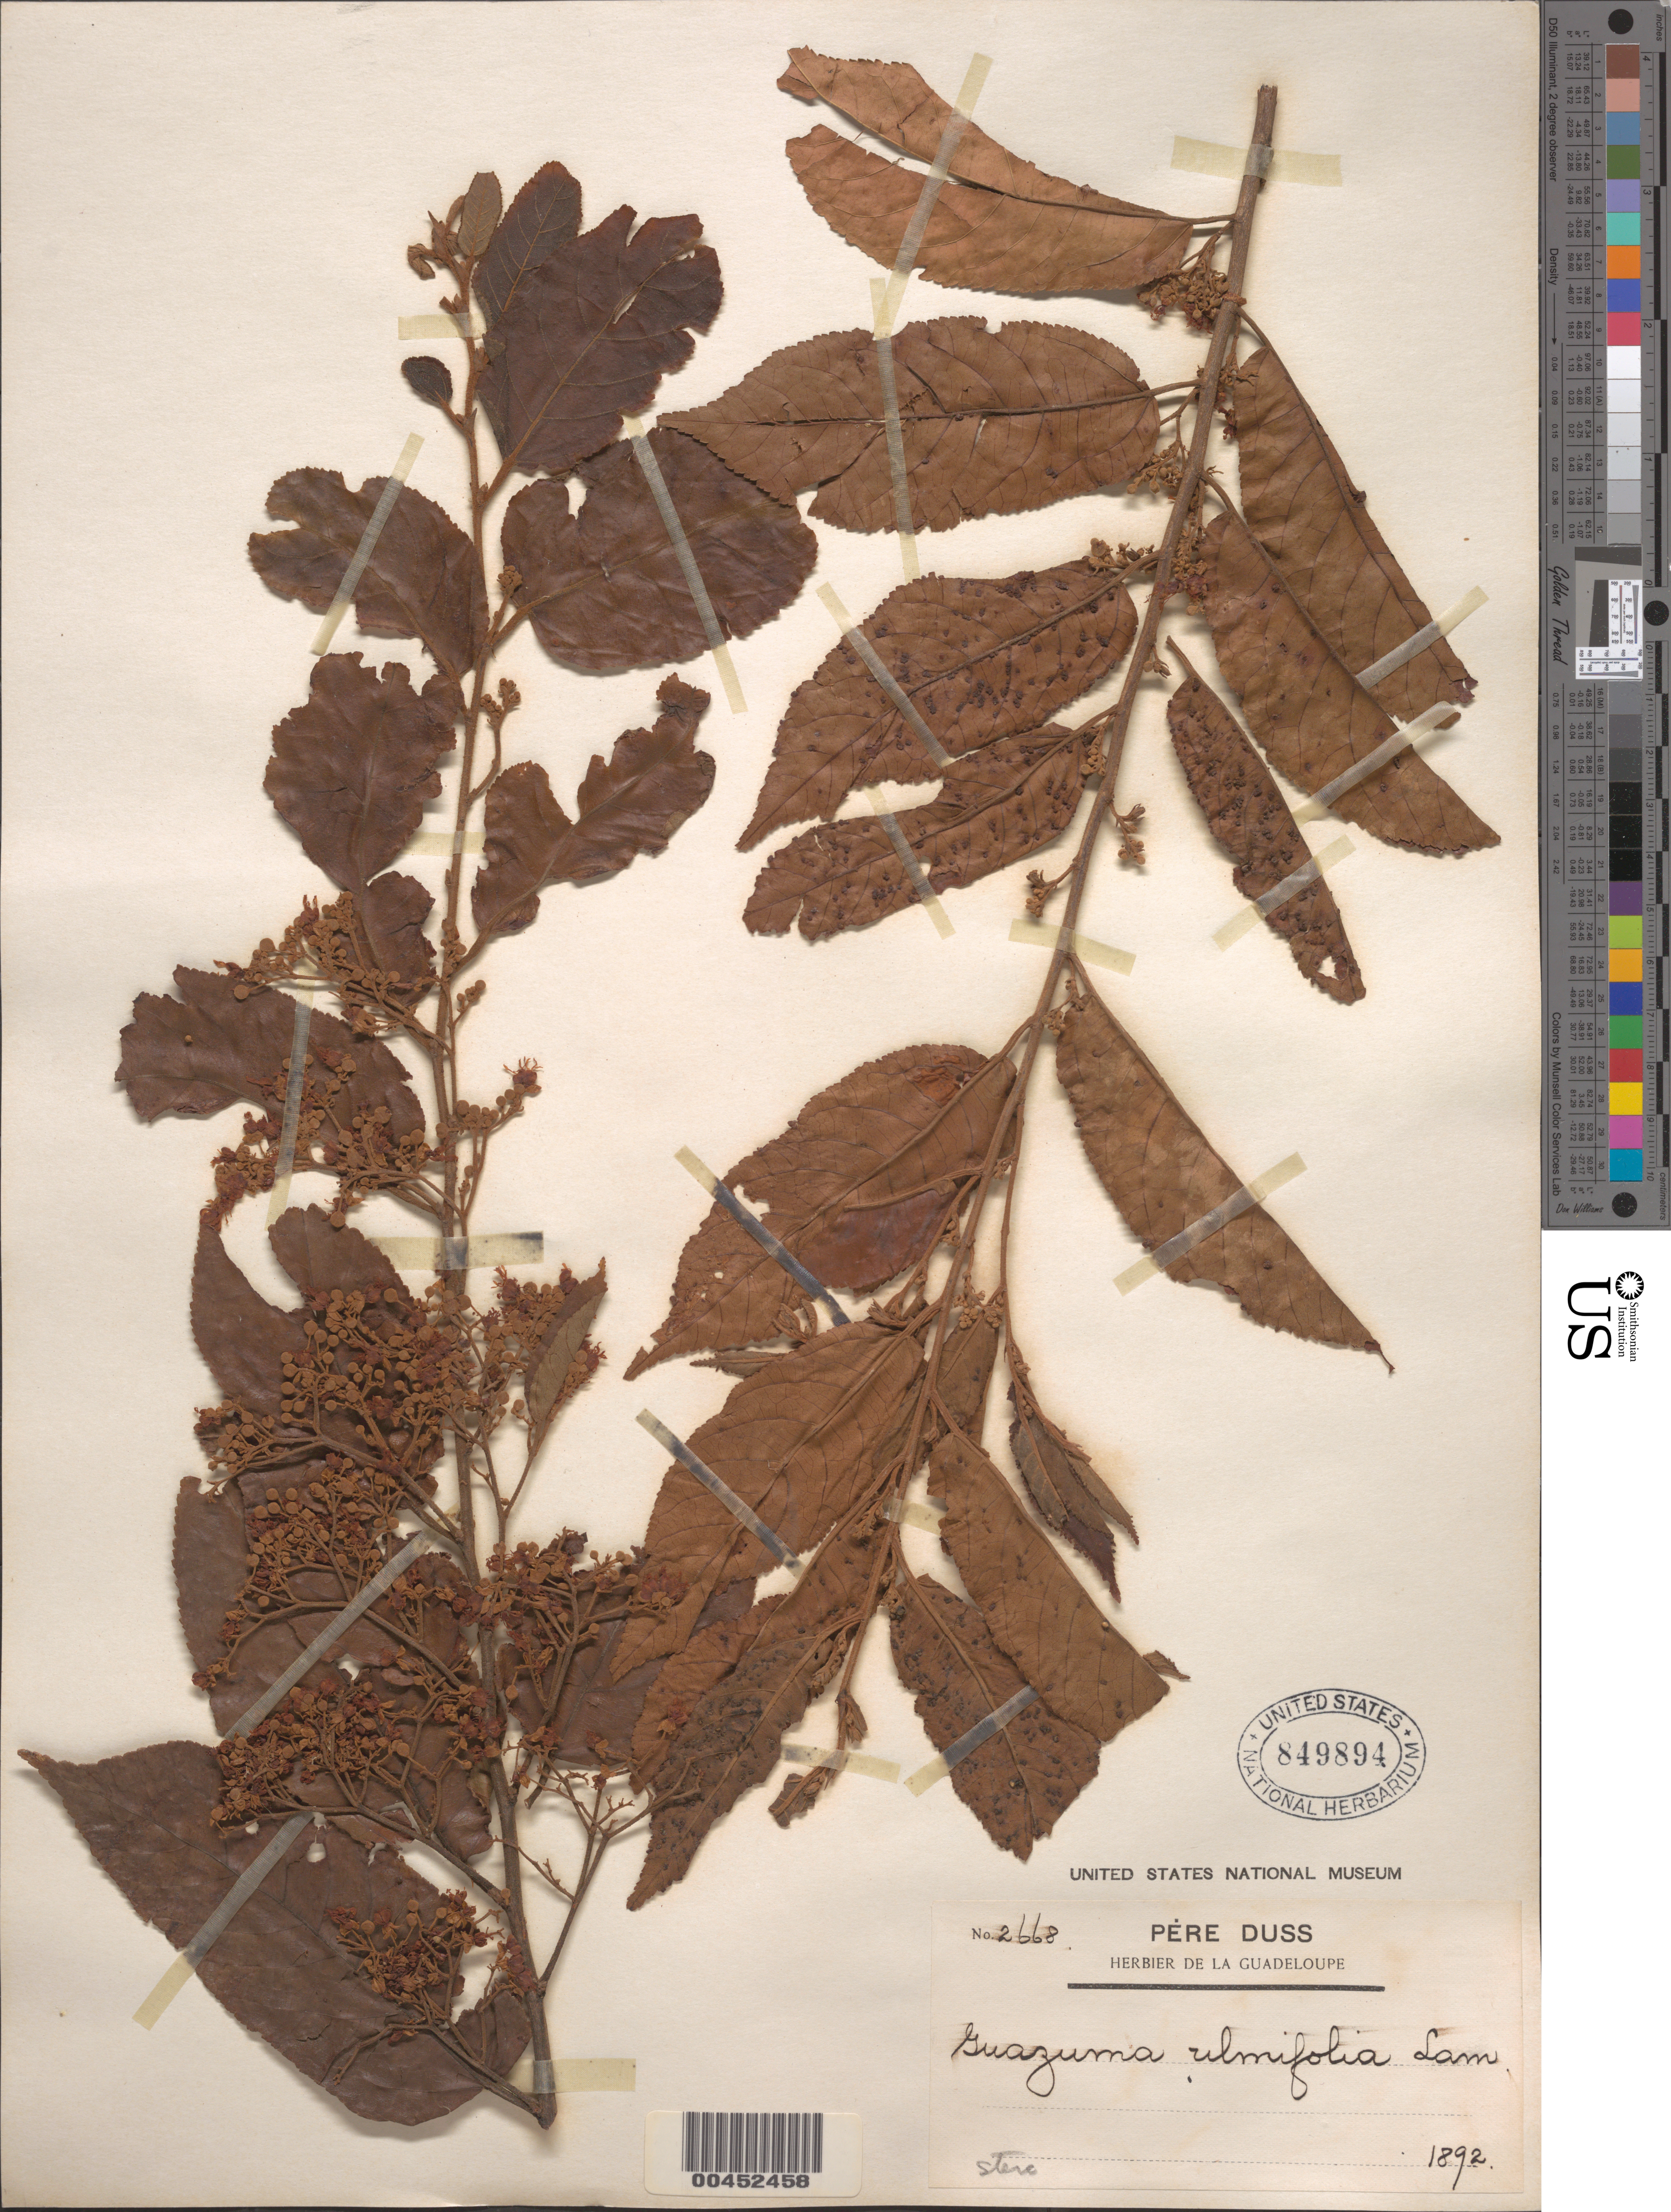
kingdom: Plantae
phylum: Tracheophyta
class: Magnoliopsida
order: Malvales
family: Malvaceae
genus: Guazuma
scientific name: Guazuma ulmifolia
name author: Lam.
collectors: Père Duss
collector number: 2668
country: Guadeloupe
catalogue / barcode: US 849894